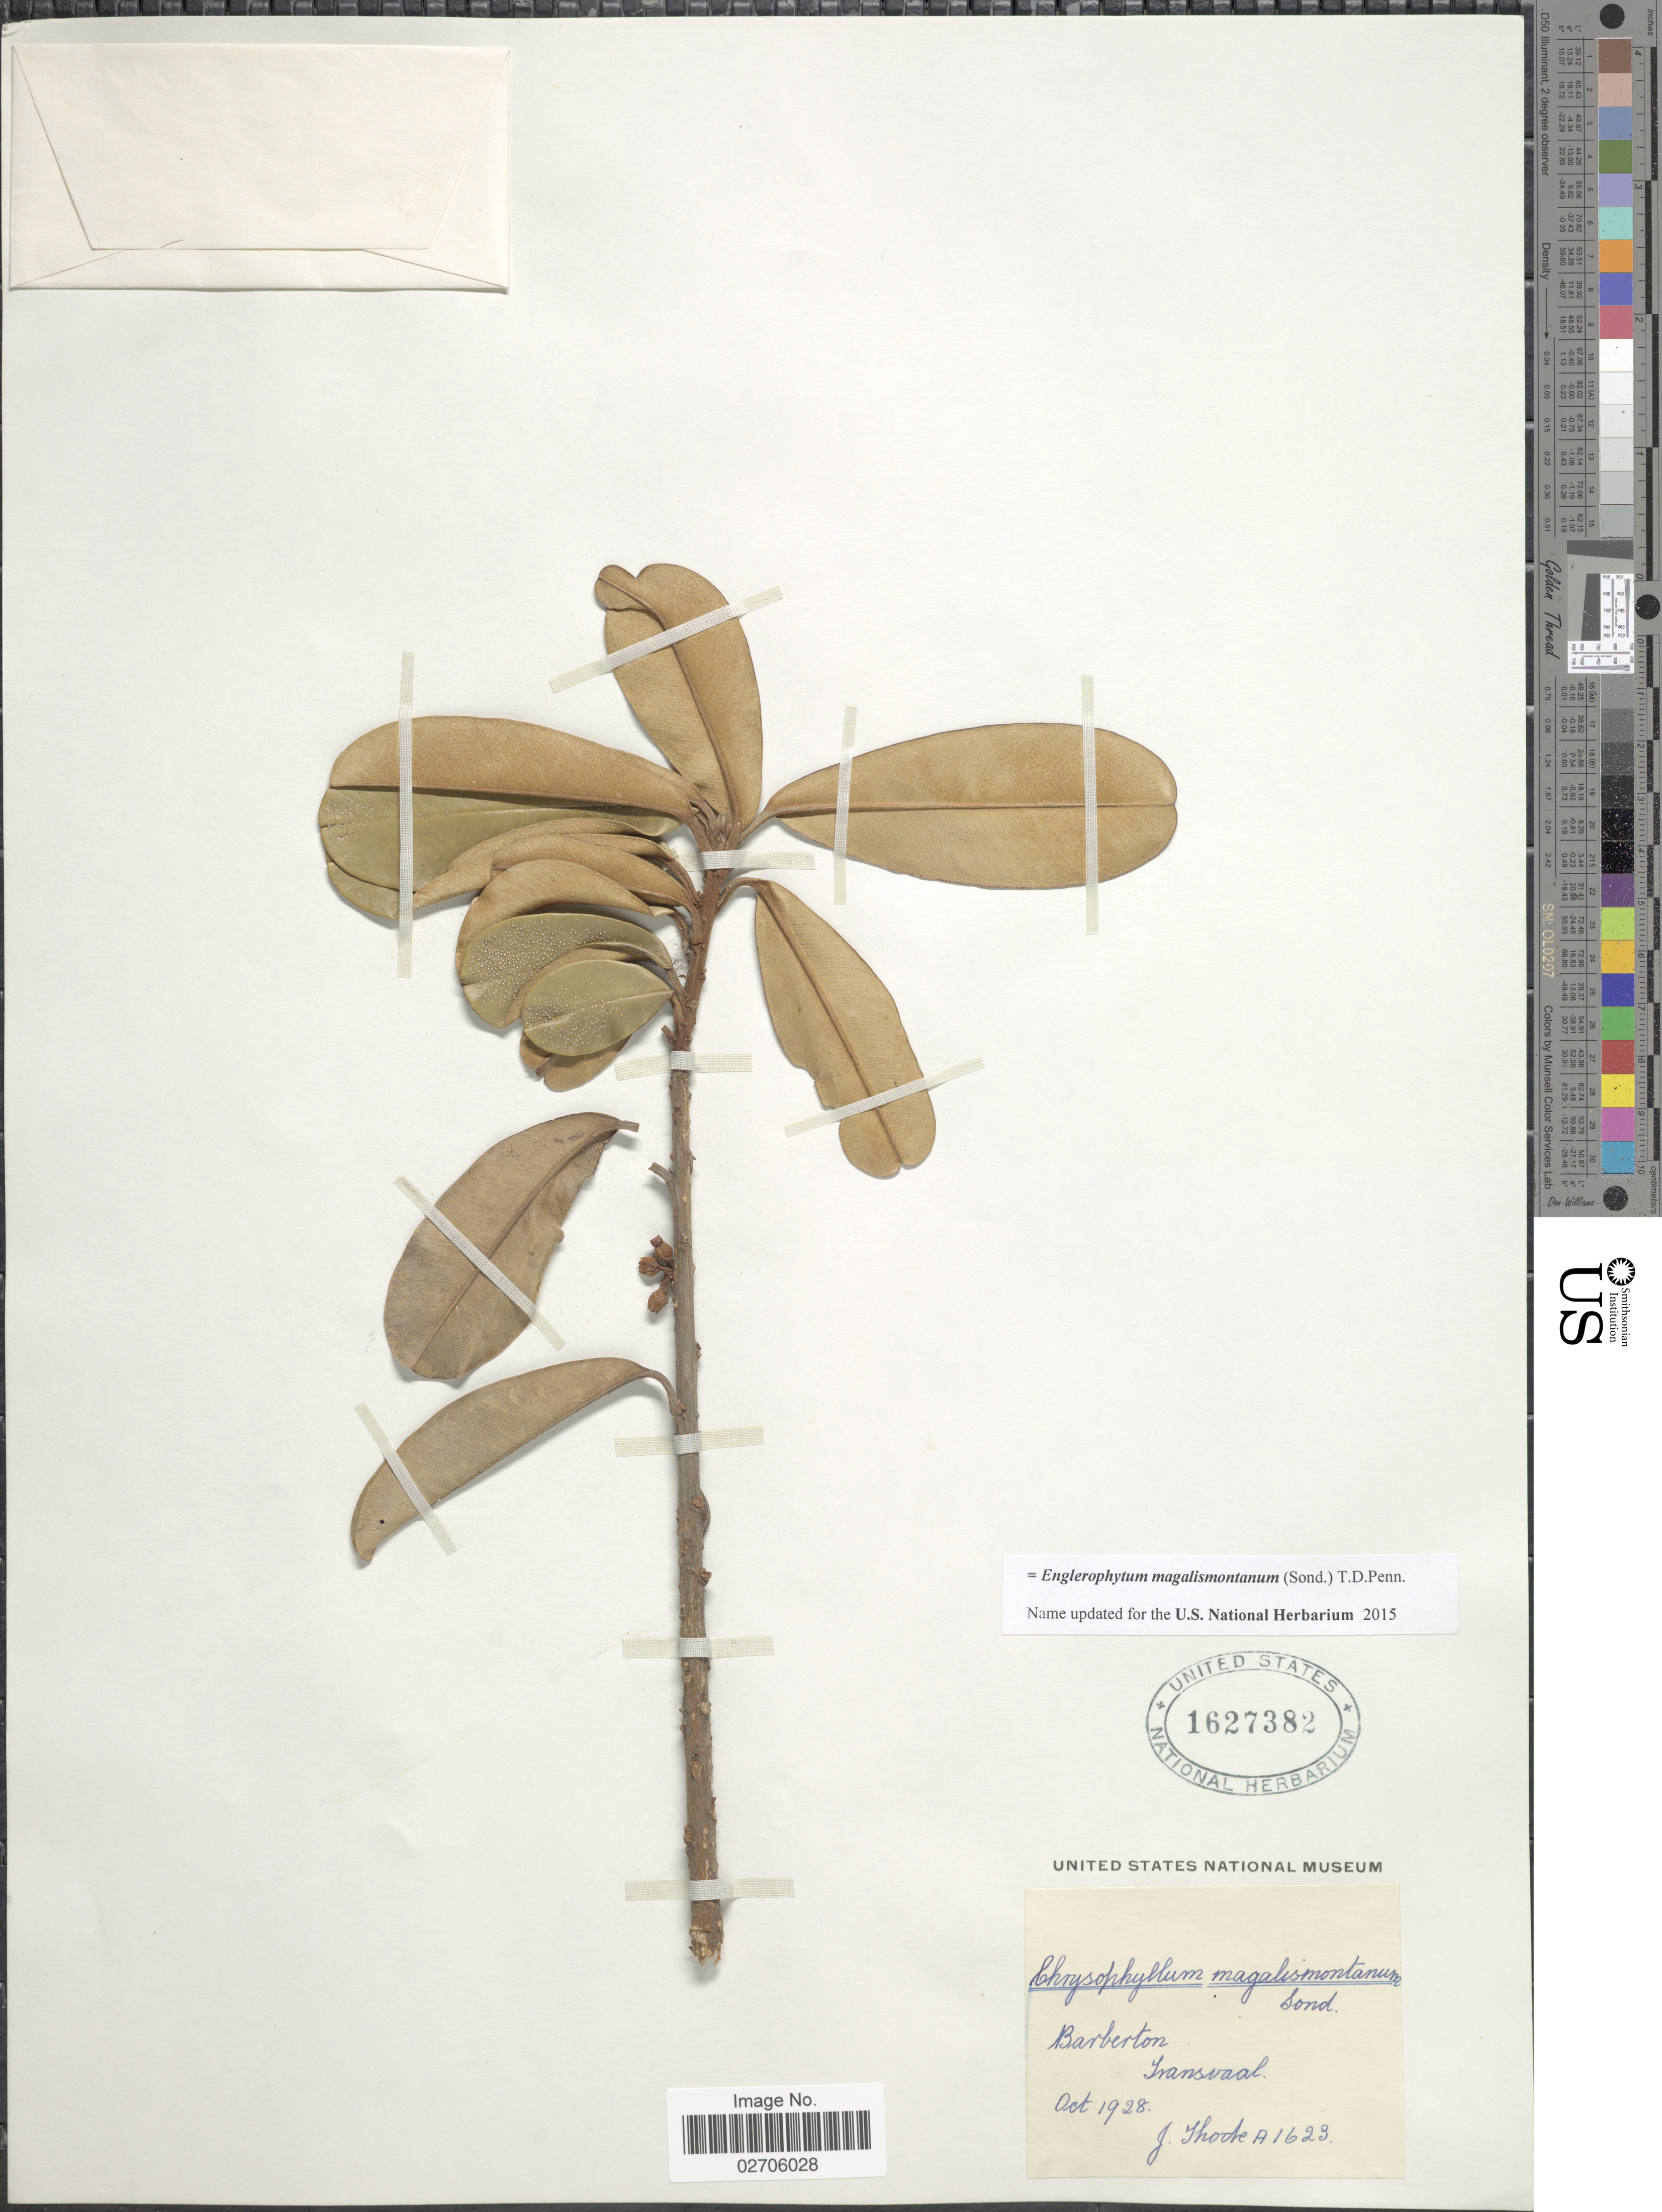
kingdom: Plantae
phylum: Tracheophyta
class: Magnoliopsida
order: Ericales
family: Sapotaceae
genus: Englerophytum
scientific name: Englerophytum magalismontanum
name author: (Sond.) T.D. Penn.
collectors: J. Thode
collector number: A1623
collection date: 1928-10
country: South Africa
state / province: Mpumalanga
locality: Barberton. Transvaal.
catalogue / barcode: US 1627382